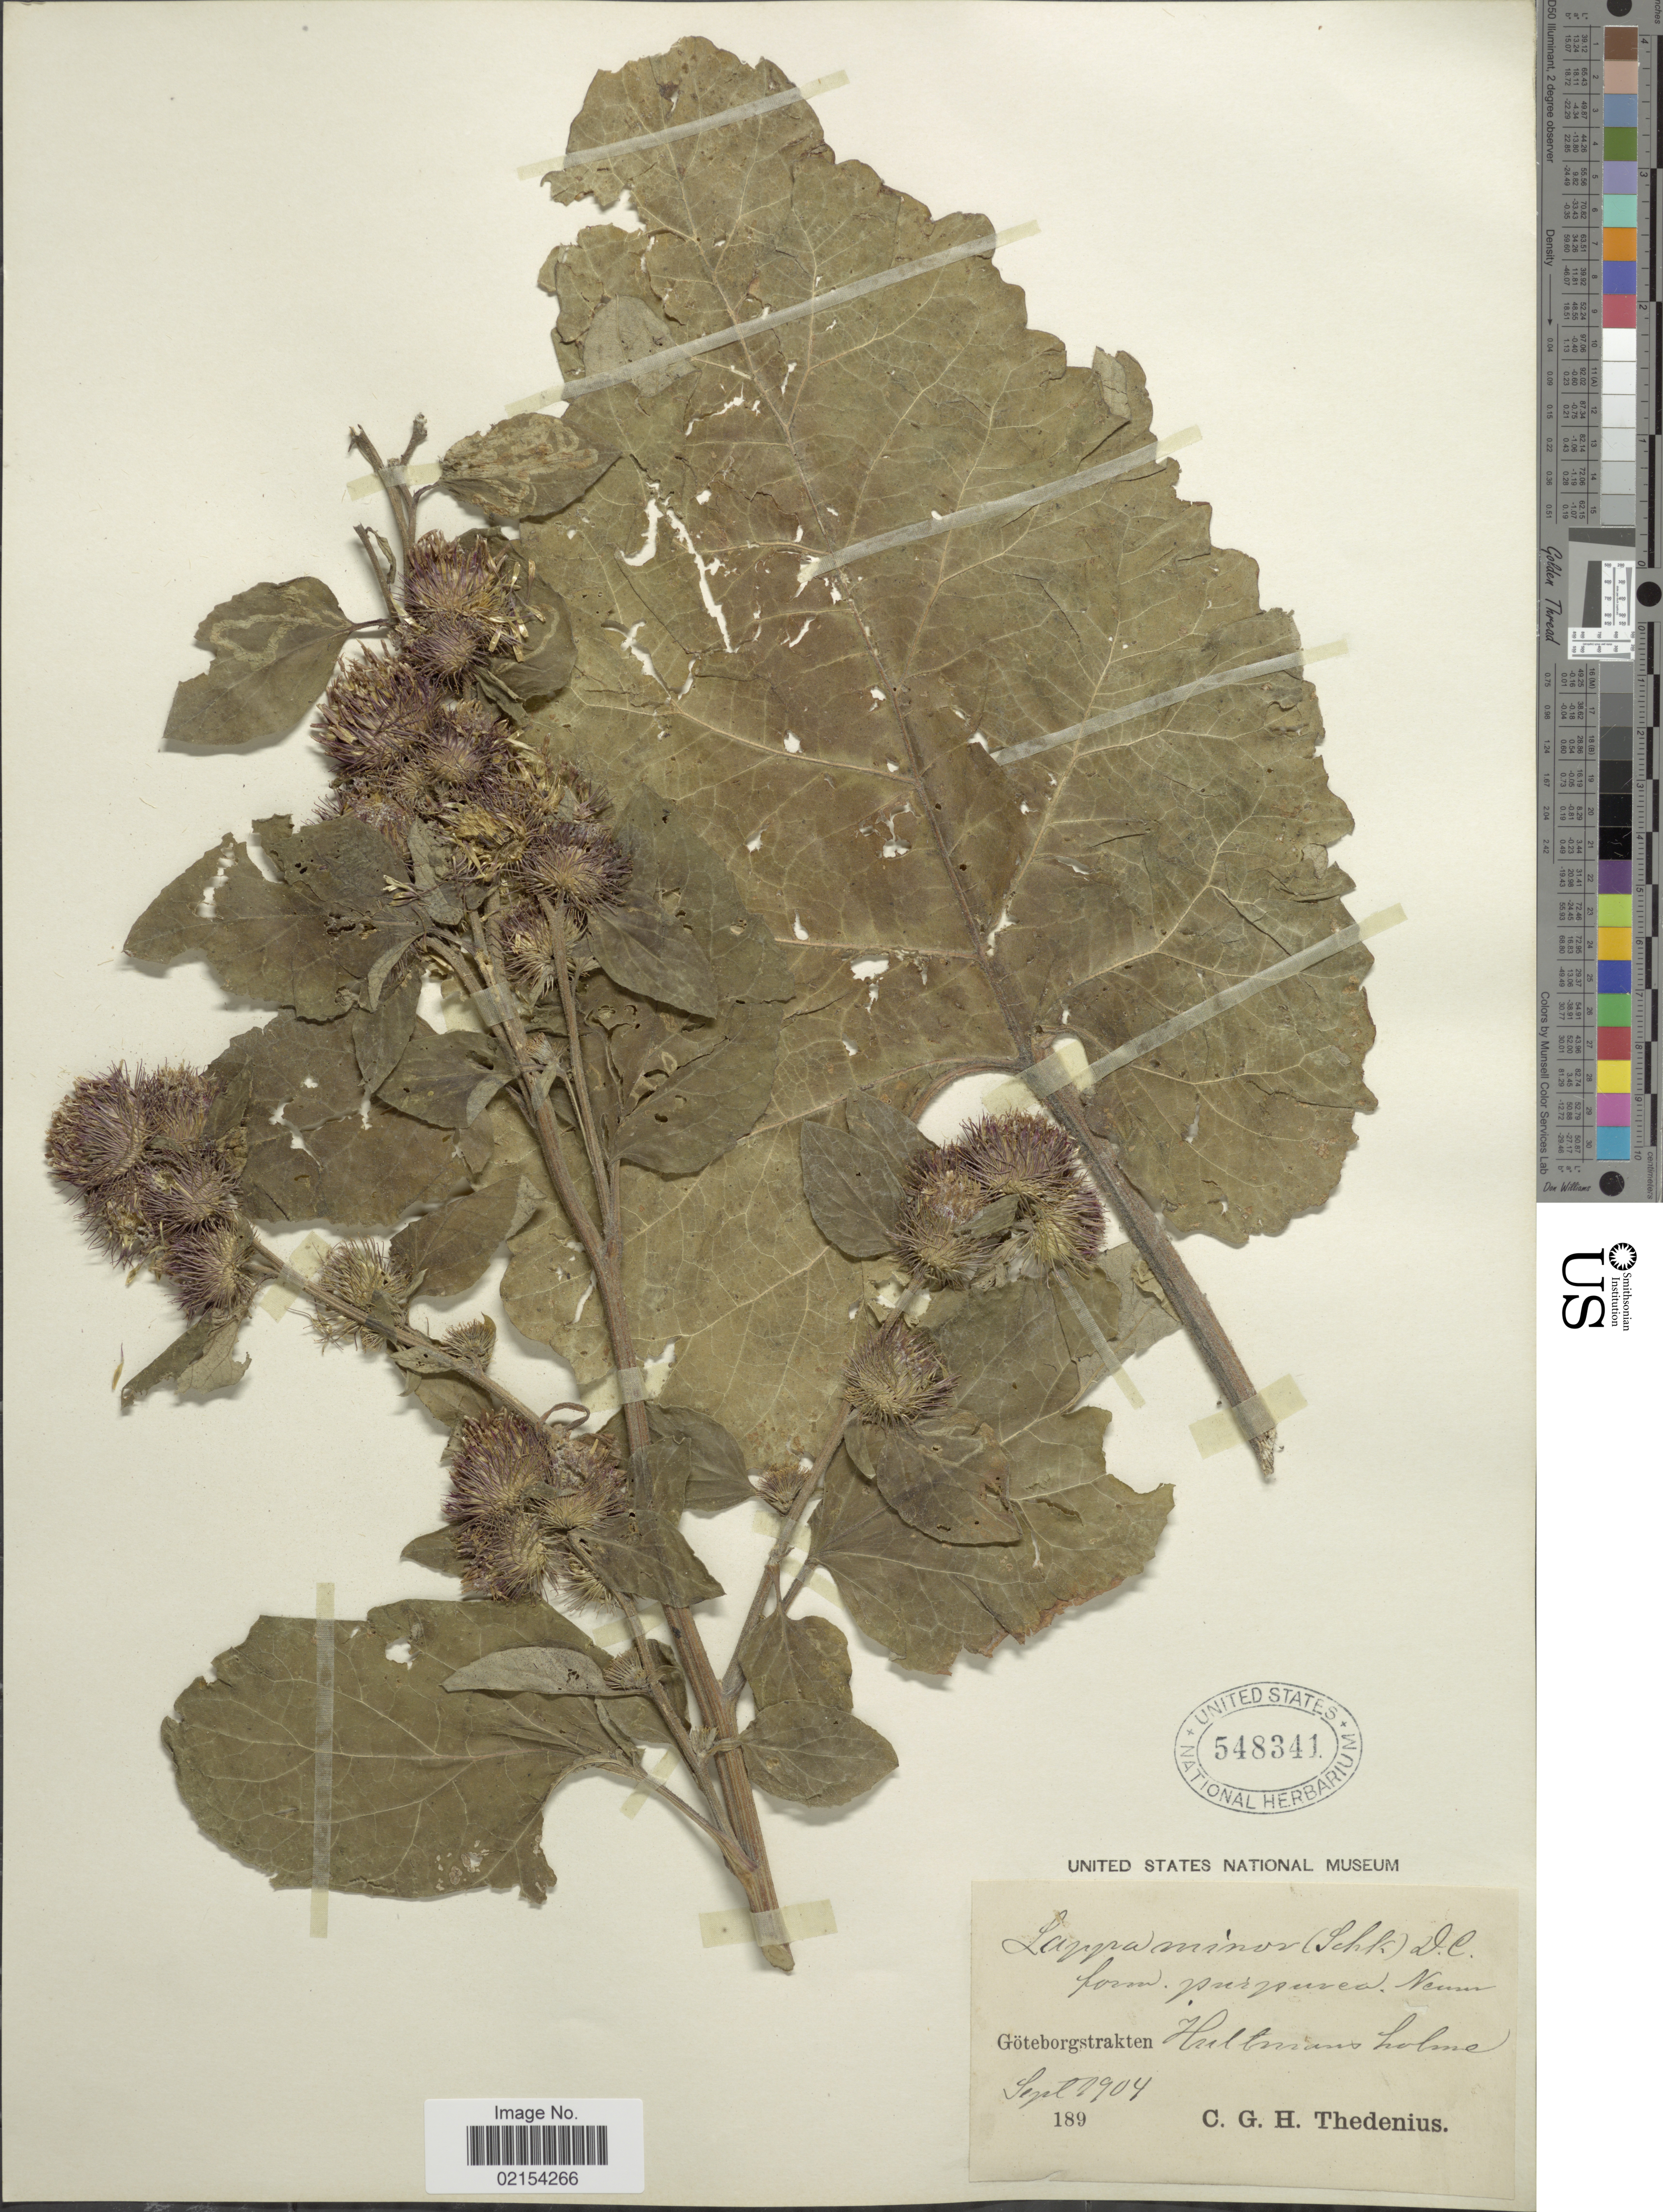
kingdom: Plantae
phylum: Tracheophyta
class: Magnoliopsida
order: Asterales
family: Asteraceae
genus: Arctium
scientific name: Arctium minus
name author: (Hill) Bernh.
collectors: C. Thedenius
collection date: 1904-09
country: Sweden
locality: Goteborgstrakten Hultmans holme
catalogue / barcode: US 548341